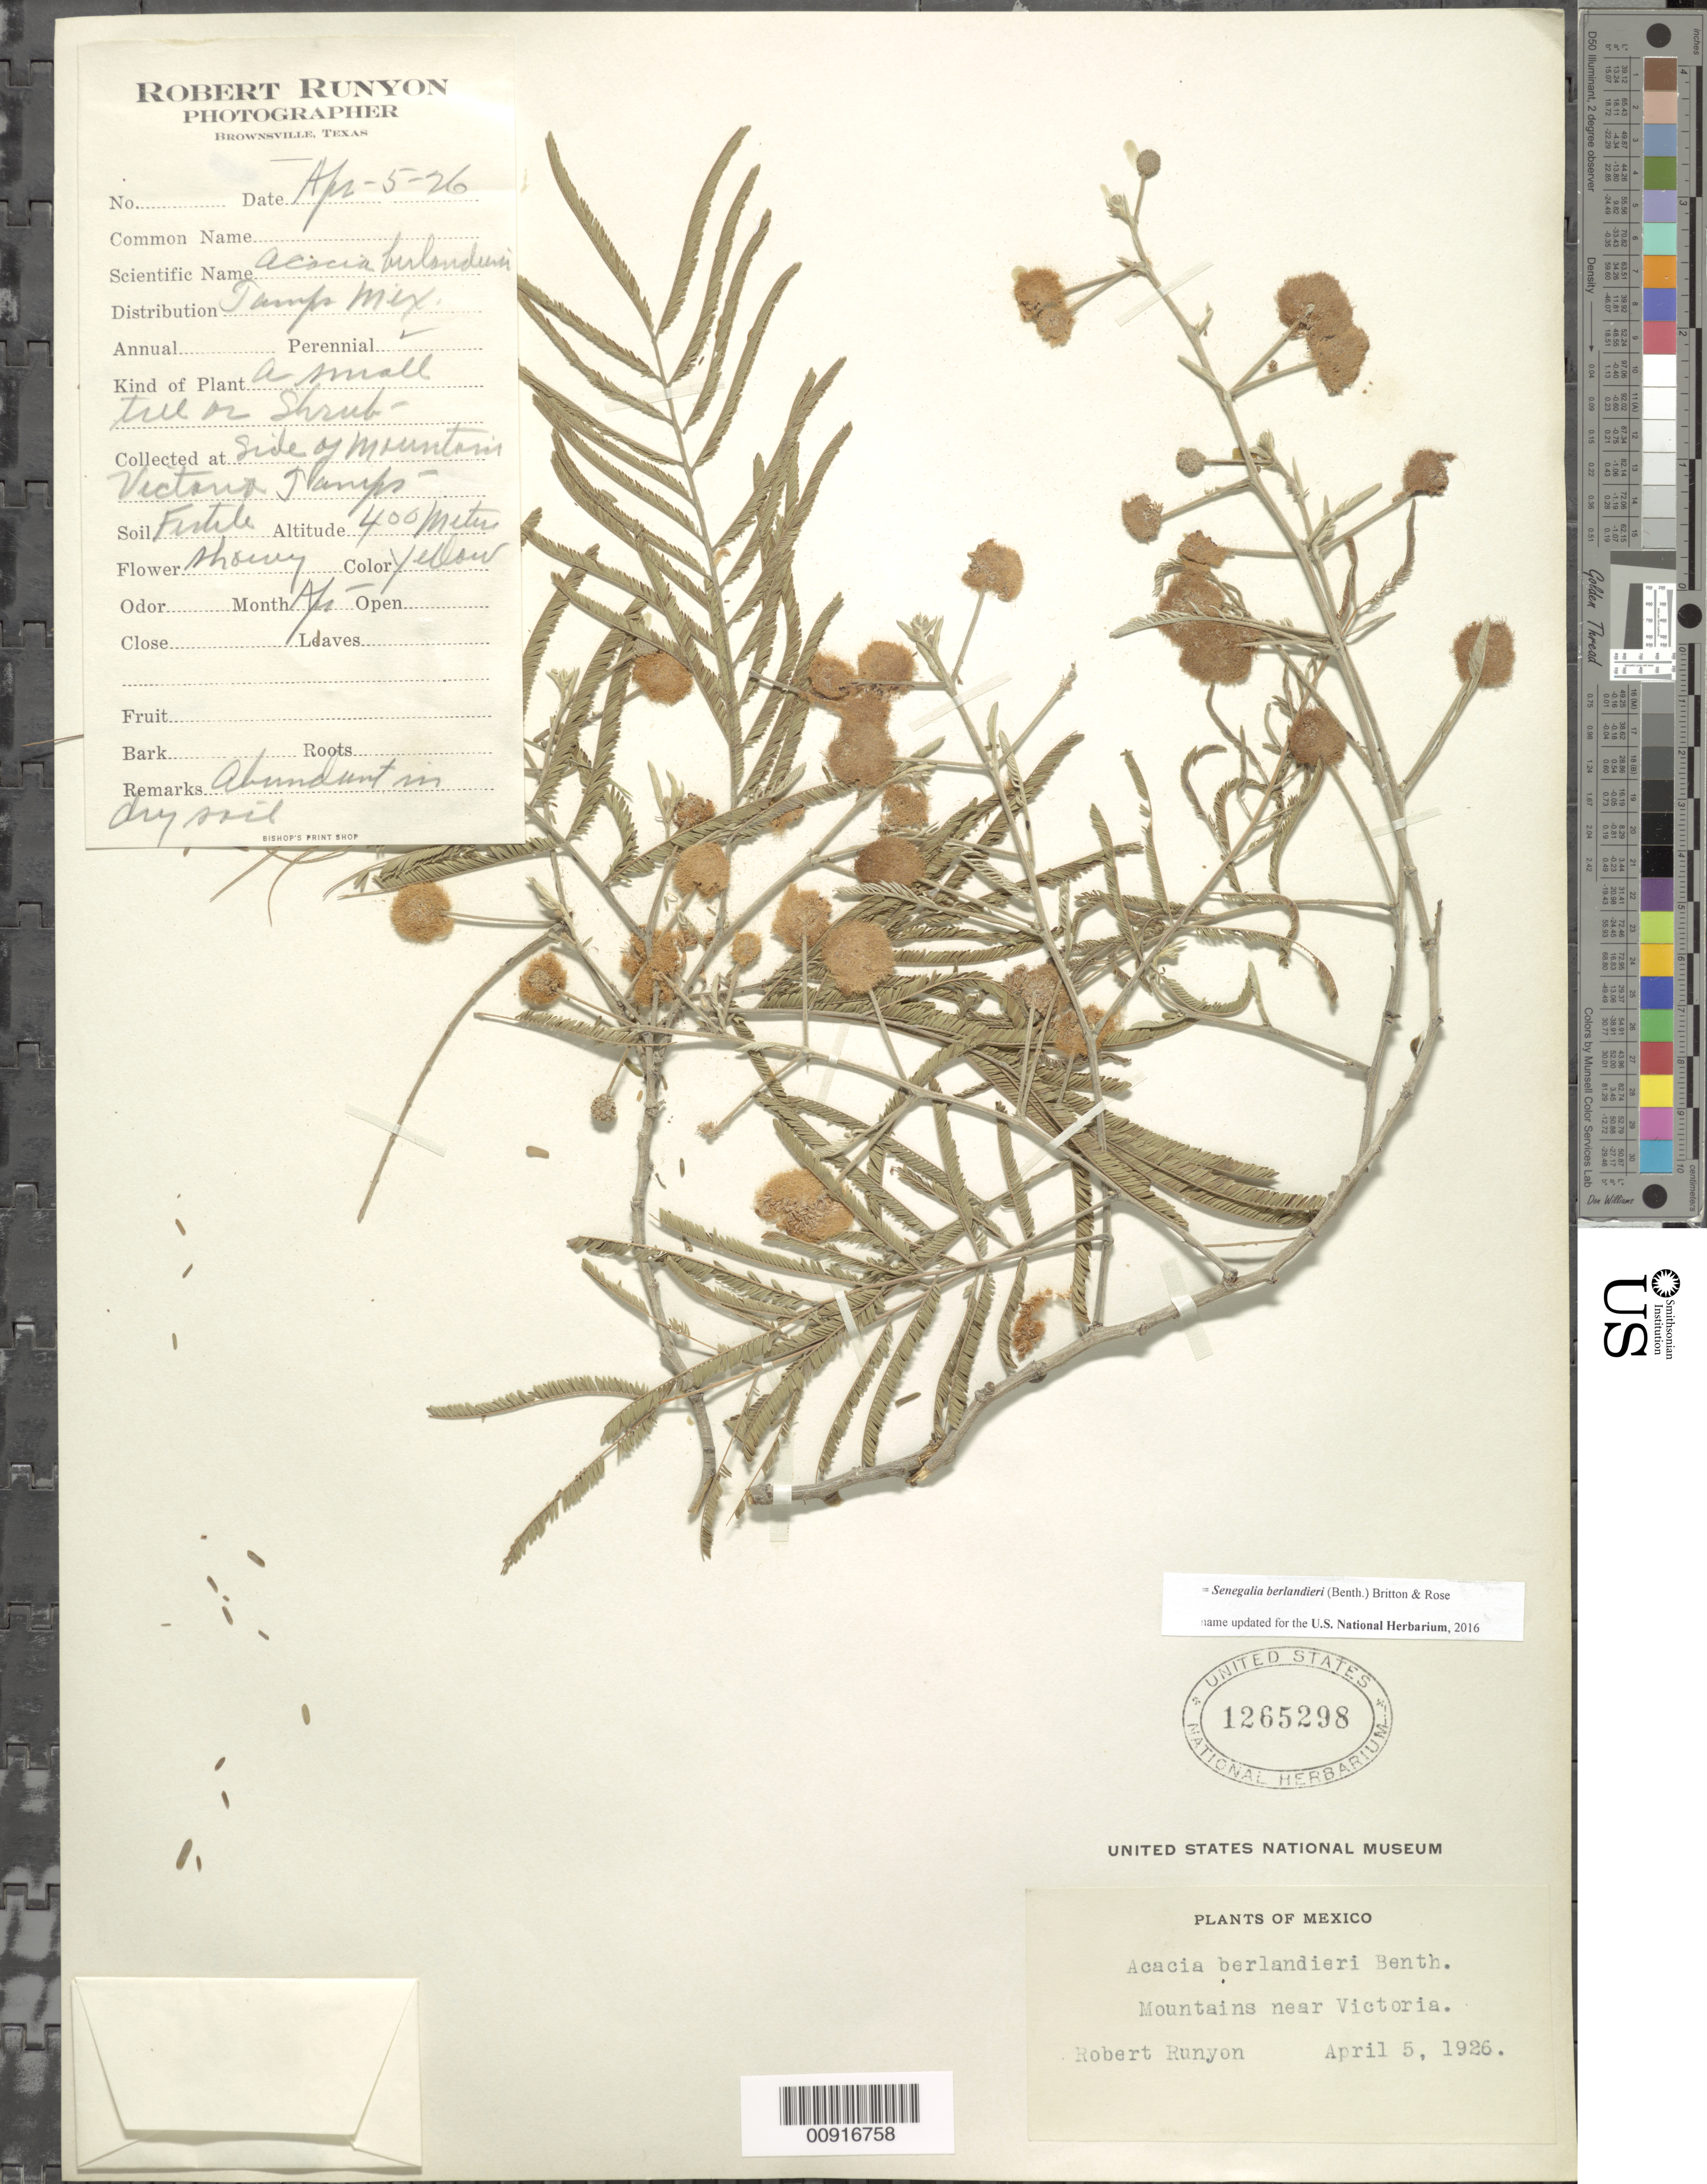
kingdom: Plantae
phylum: Tracheophyta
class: Magnoliopsida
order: Fabales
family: Fabaceae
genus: Senegalia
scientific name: Senegalia berlandieri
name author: (Benth.) Britton & Rose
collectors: R. Runyon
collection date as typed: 05 Apr 1926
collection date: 1926-04-05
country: Mexico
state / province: Tamaulipas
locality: Mountains near Victoria, Tamaulipas.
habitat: Side of mountains. Soil fertile. Abundant in dry soil.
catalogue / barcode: US 1265298